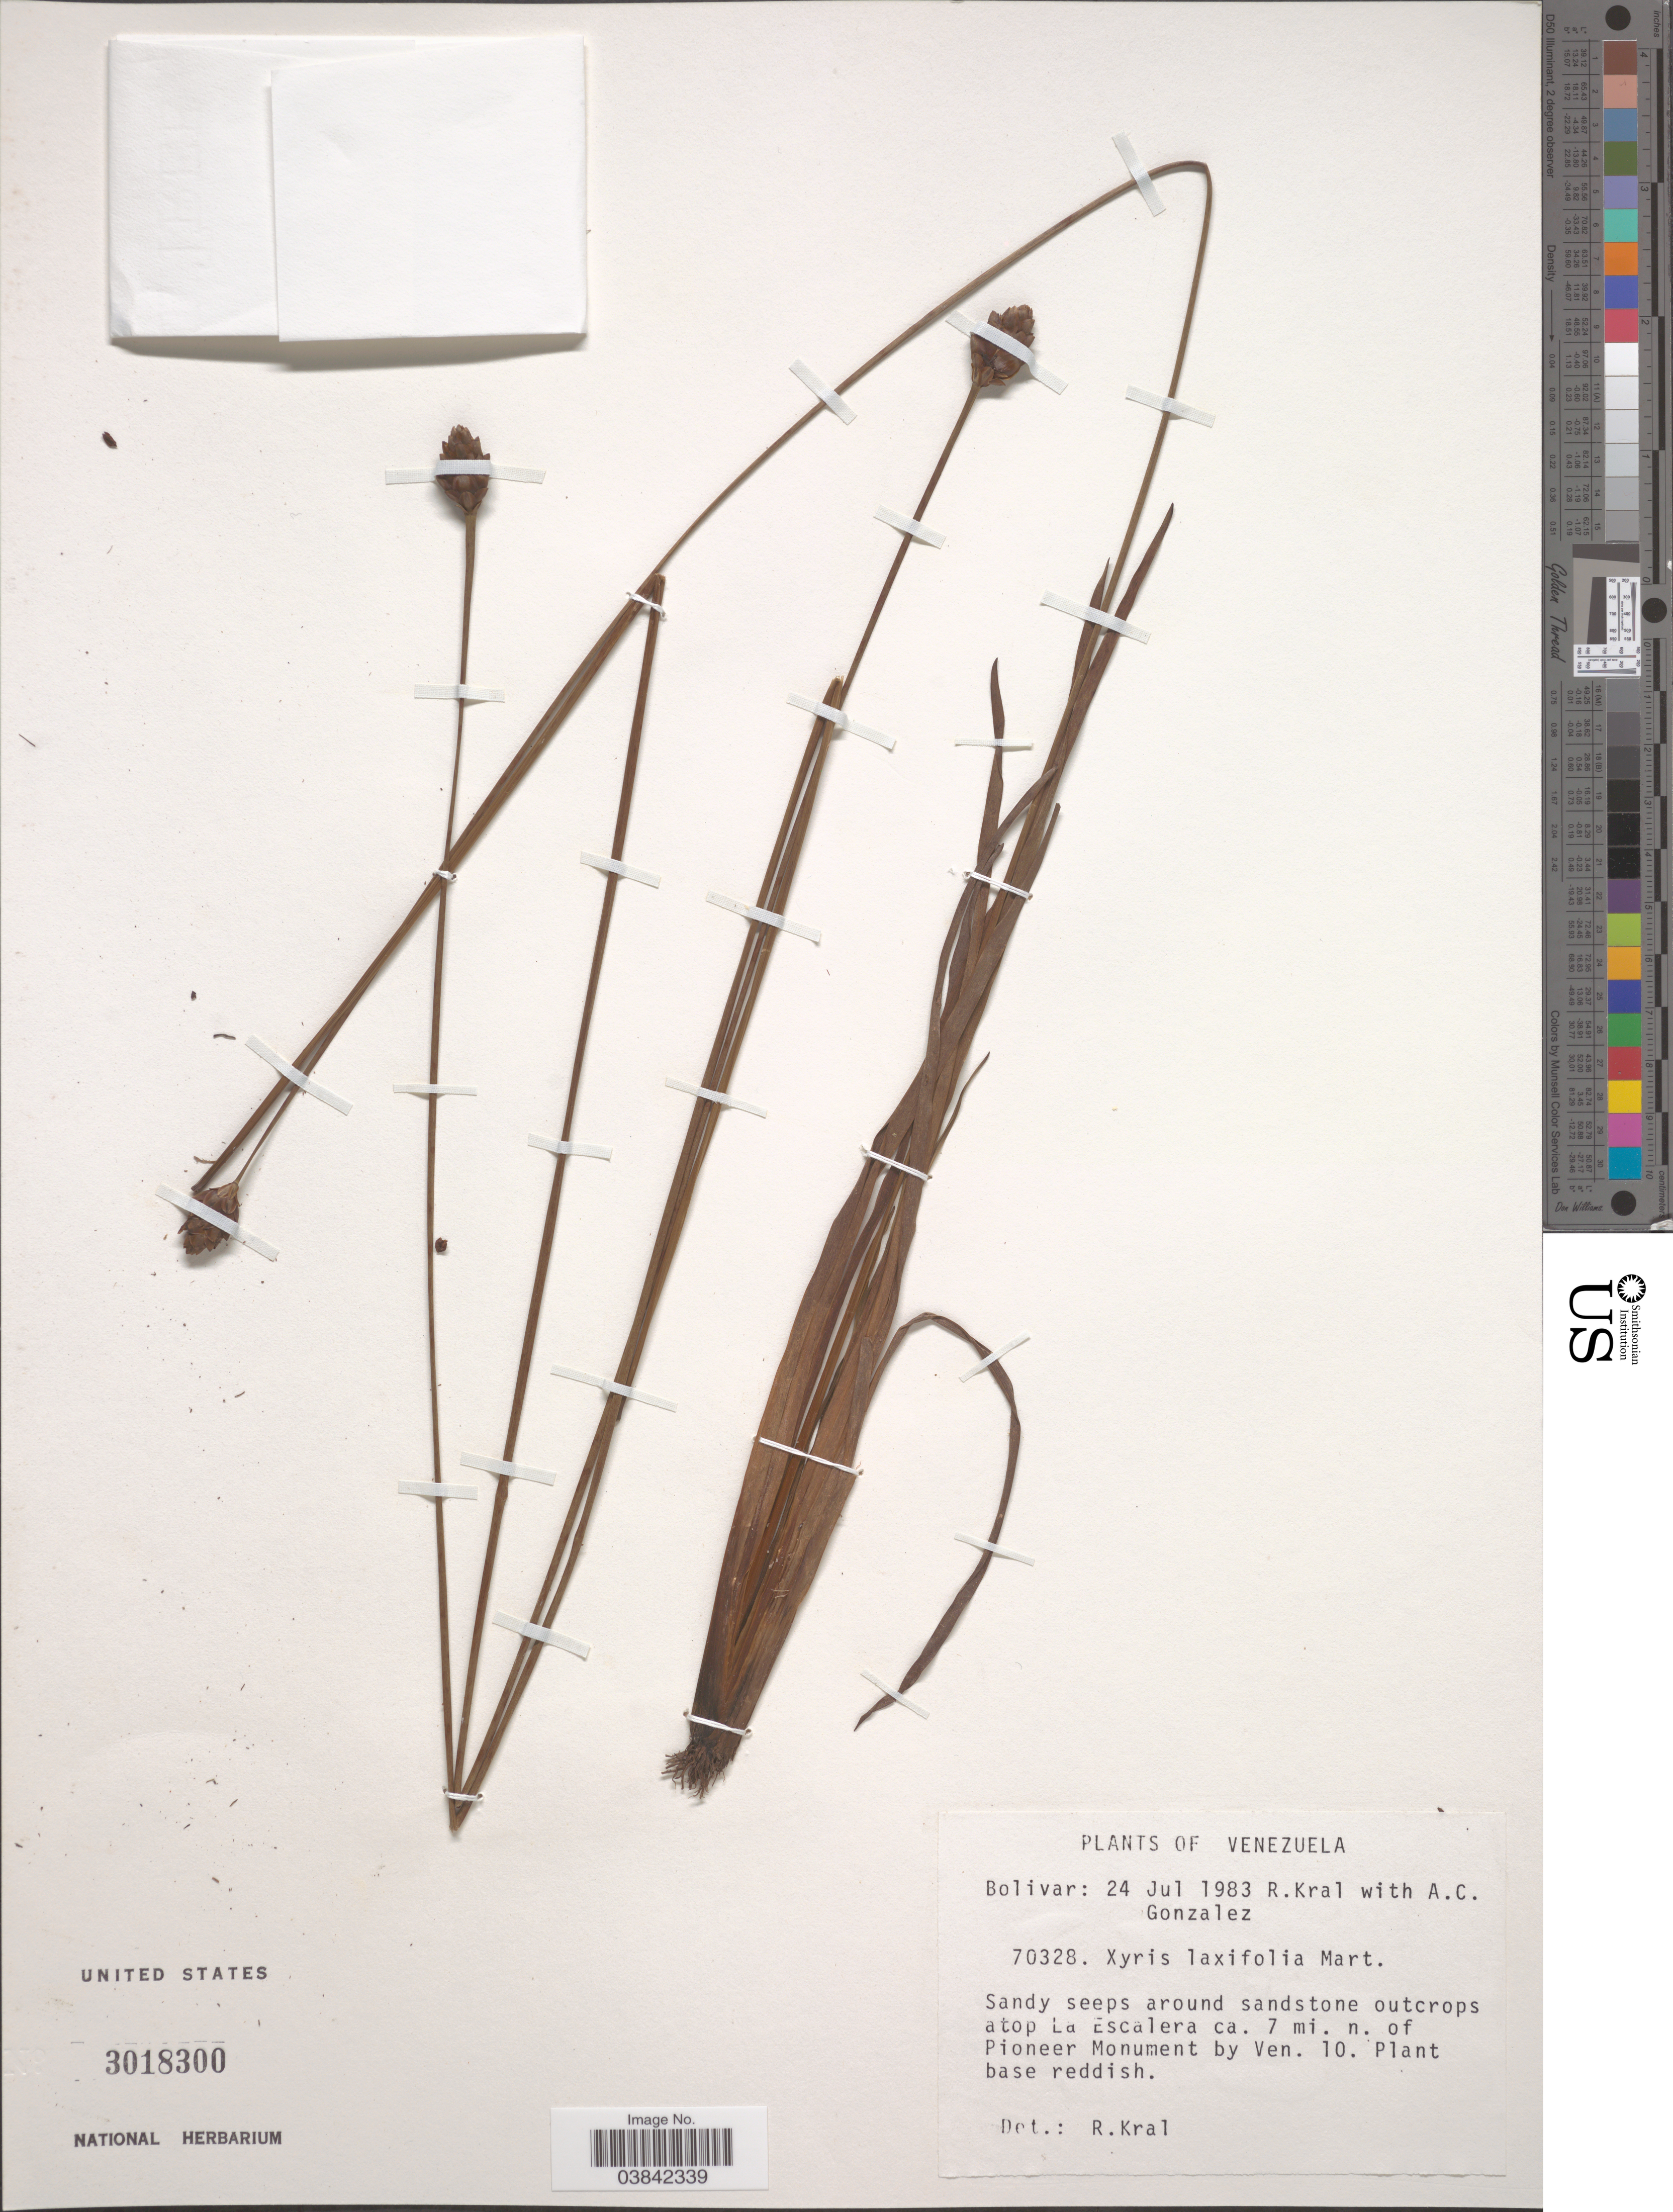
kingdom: Plantae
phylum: Tracheophyta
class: Liliopsida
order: Poales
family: Xyridaceae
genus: Xyris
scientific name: Xyris laxifolia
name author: Mart.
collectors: R. Kral & A. C. González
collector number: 70328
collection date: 1983-07-24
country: Venezuela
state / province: Bolivar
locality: La Escalera ca. 7 mi. n. of Pioneer Monument by Ven. 10.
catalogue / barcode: US 3018300